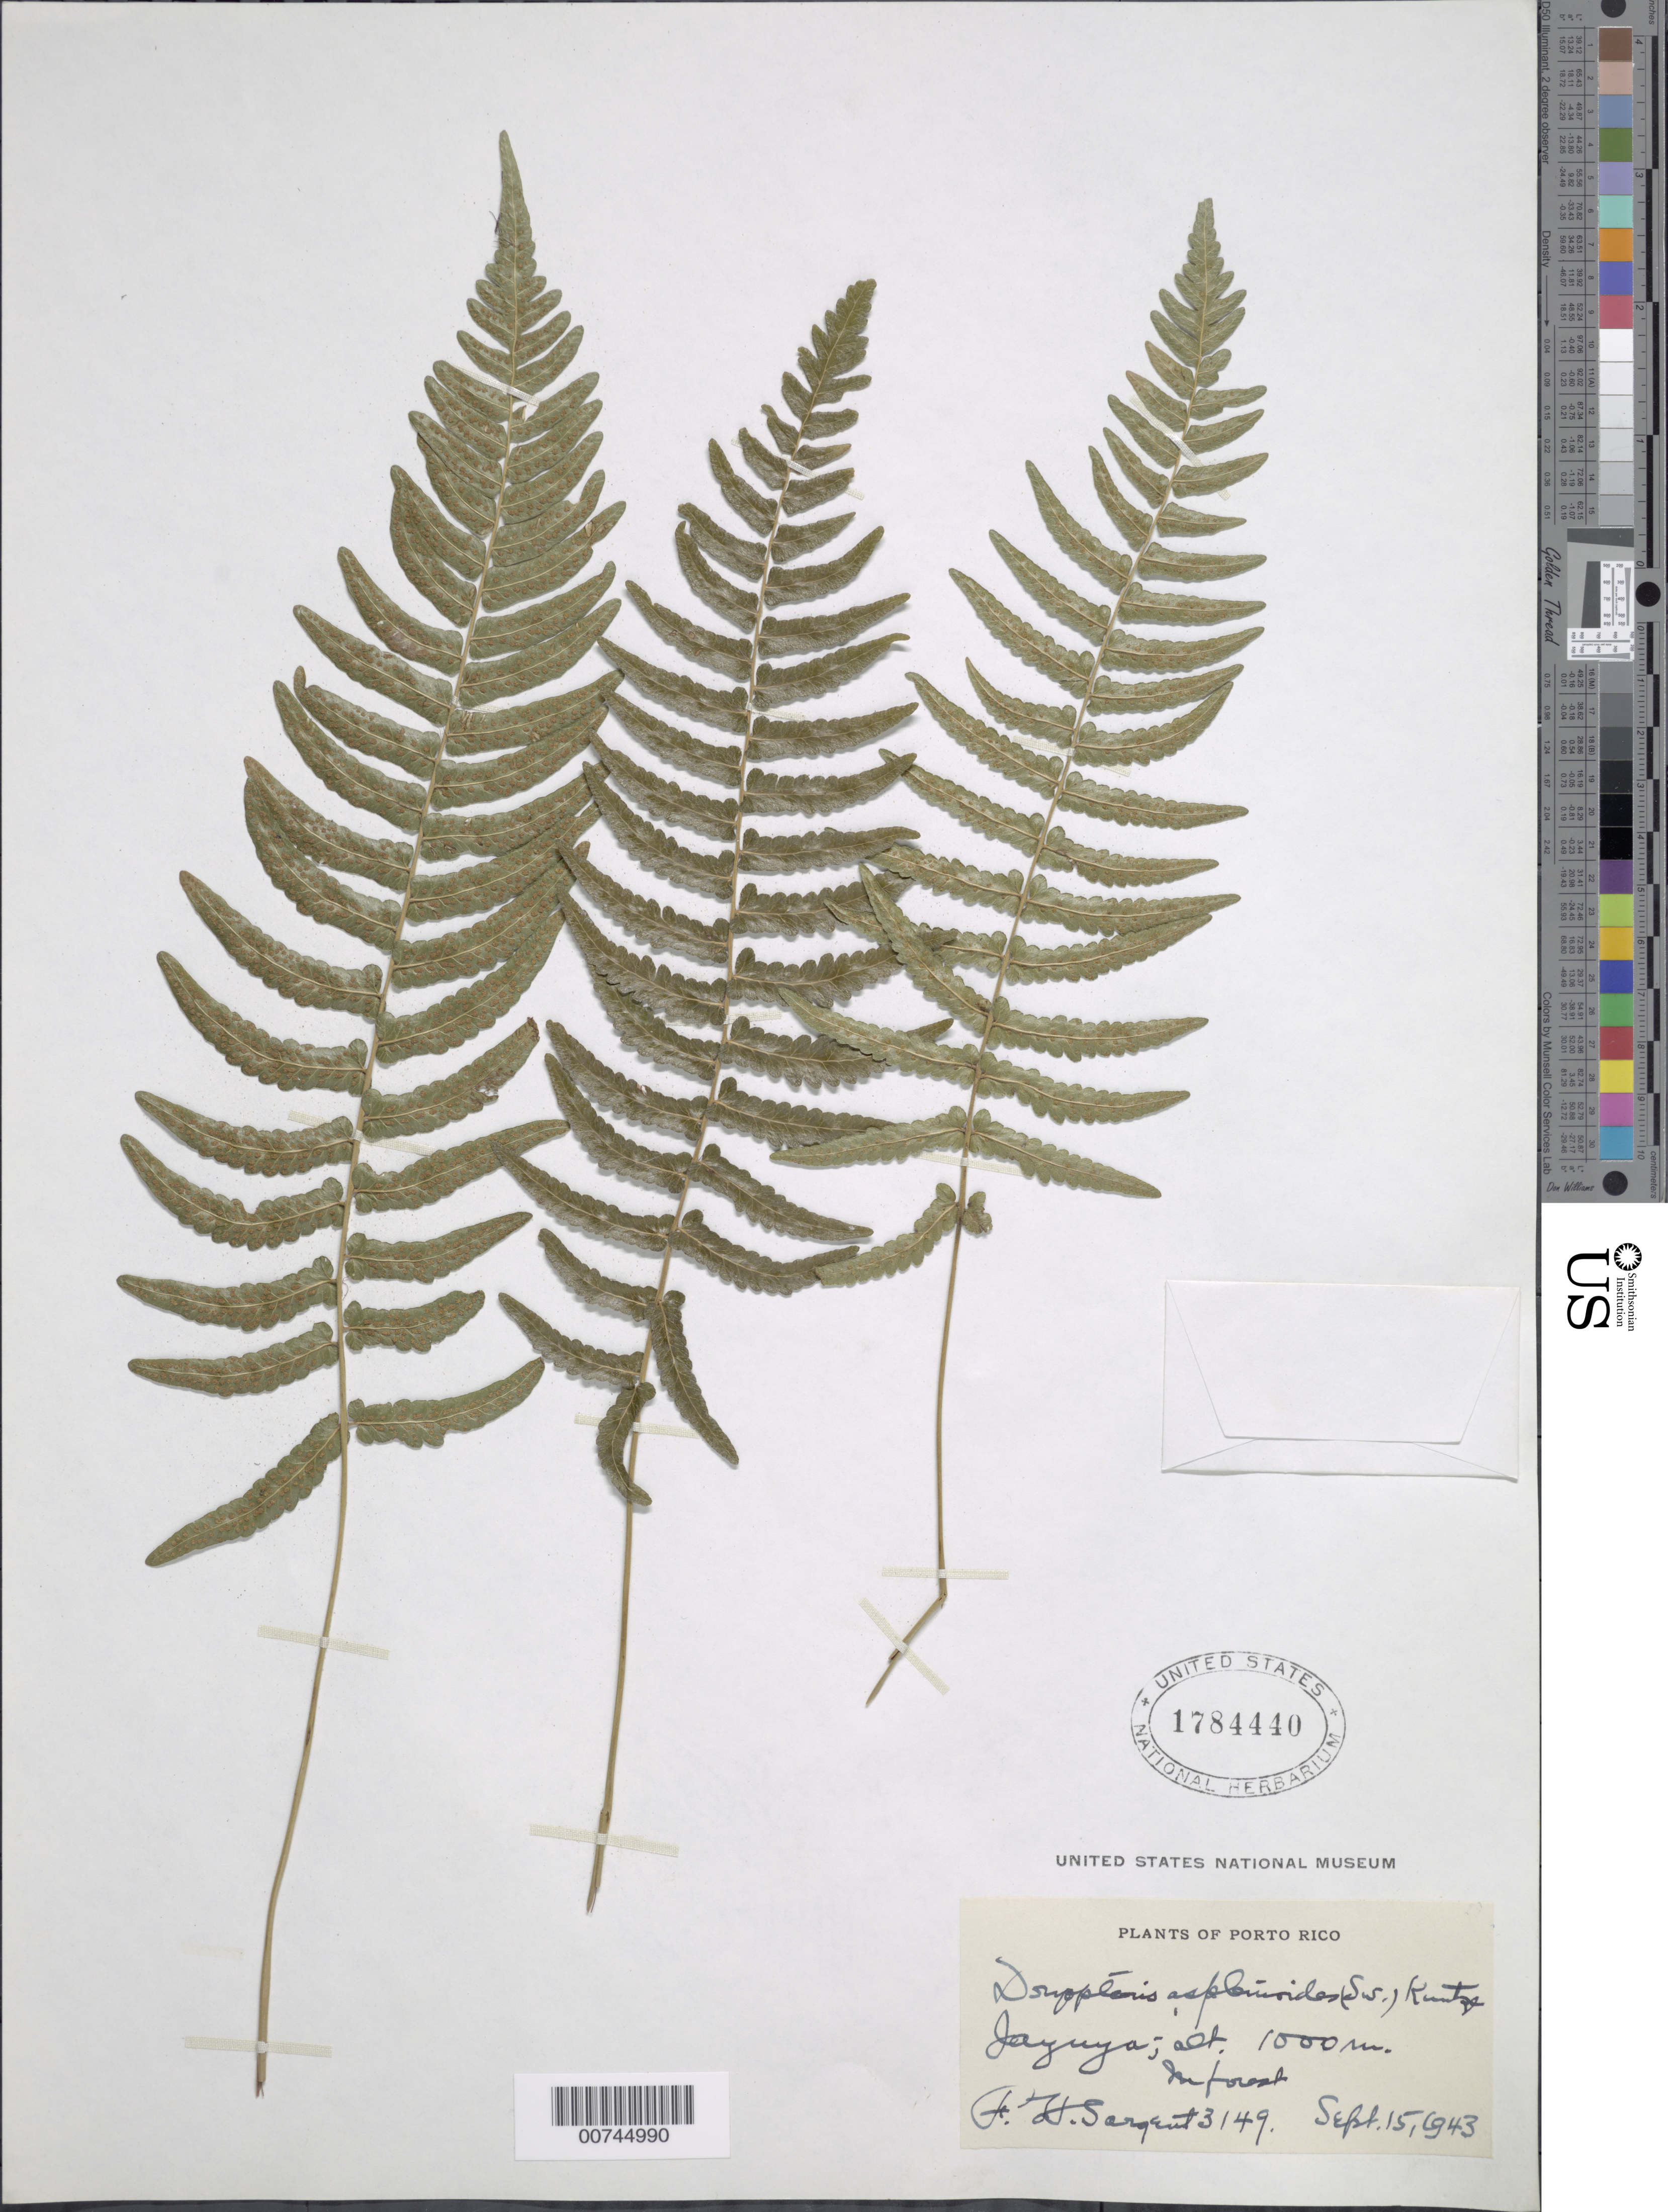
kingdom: Plantae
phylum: Tracheophyta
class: Polypodiopsida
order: Polypodiales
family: Thelypteridaceae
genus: Goniopteris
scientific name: Goniopteris retroflexa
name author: (L.) Pic. Serm.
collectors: F. H. Sargent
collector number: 3149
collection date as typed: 15 Sep 1943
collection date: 1943-09-15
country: Puerto Rico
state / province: Jayuya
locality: Jayuya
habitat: In forest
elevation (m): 1000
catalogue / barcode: US 1784440